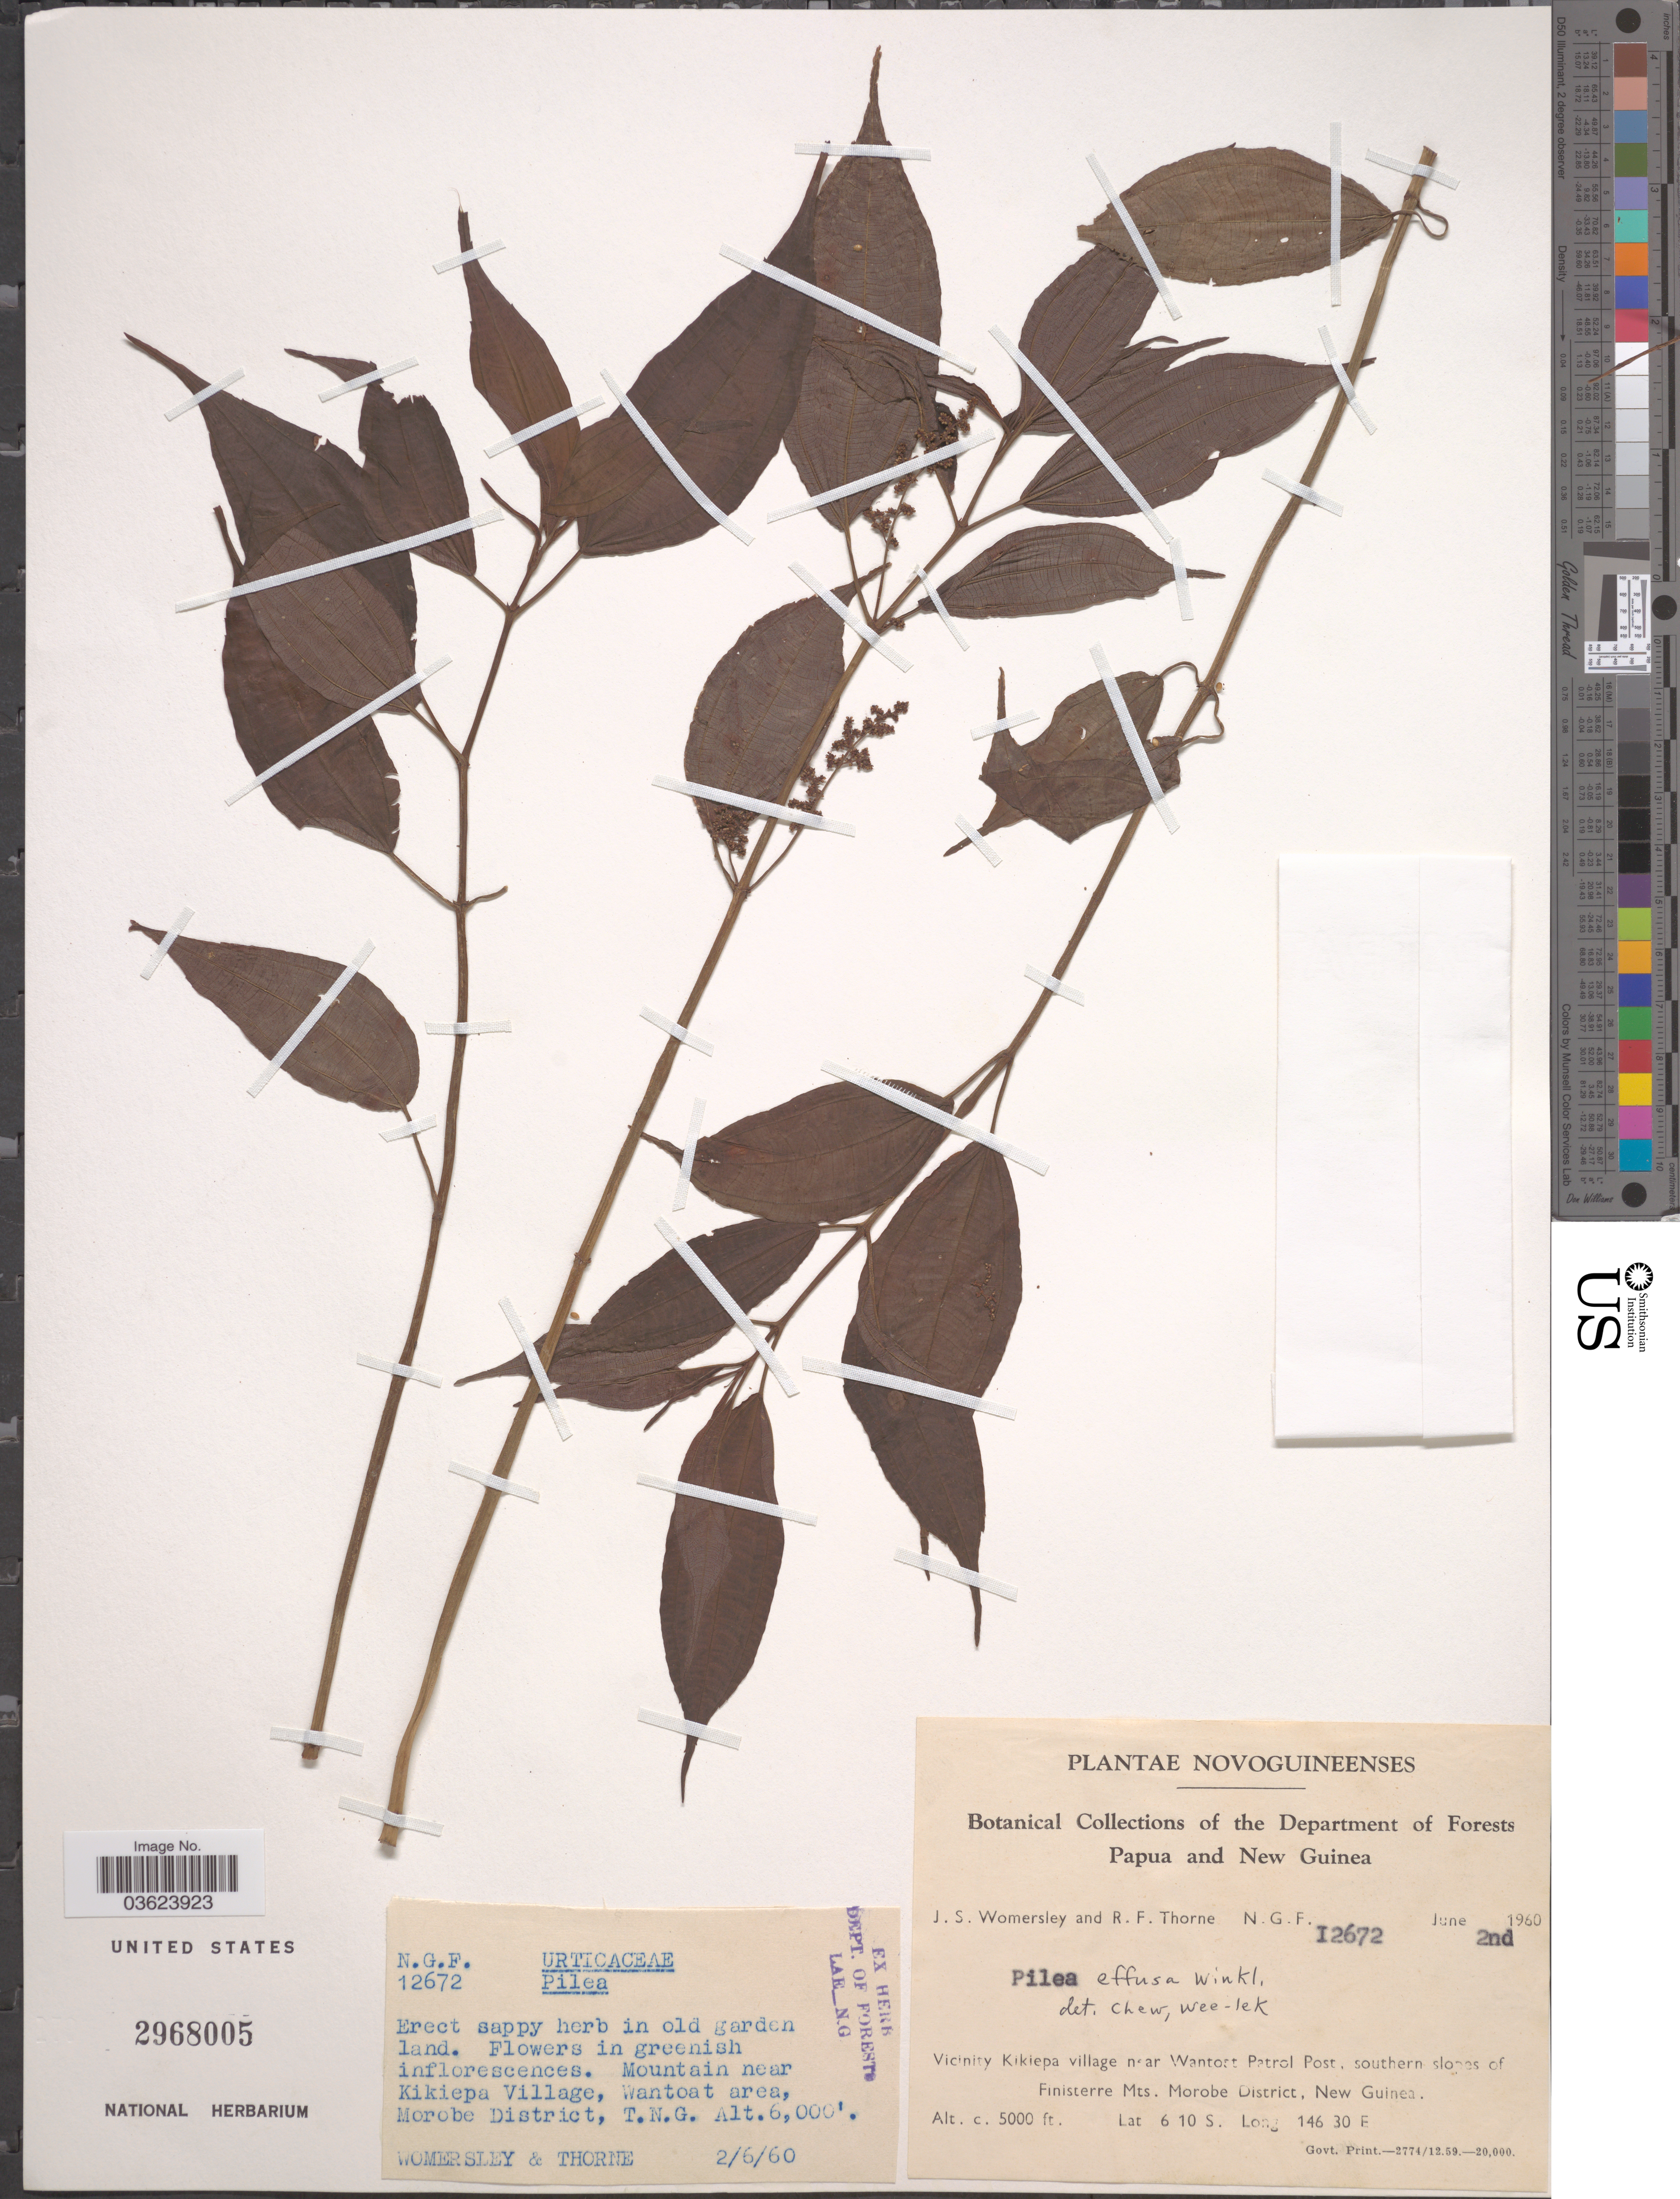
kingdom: Plantae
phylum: Tracheophyta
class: Magnoliopsida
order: Rosales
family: Urticaceae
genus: Pilea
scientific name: Pilea effusa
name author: H.J.P. Winkl.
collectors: J. S. Womersley & R. Thorne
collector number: N.G.F.12672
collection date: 1960-06-02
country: Papua New Guinea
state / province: Morobe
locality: Novoguineenses. Vicinity Kikiepa village near Wantoat Patrol Post, southern slopes of Finisterre Mts. Morobe District, New Guinea. Mountain near Kikiepa Village, Wantoat area, T.N.G.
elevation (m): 1524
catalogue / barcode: US 2968005